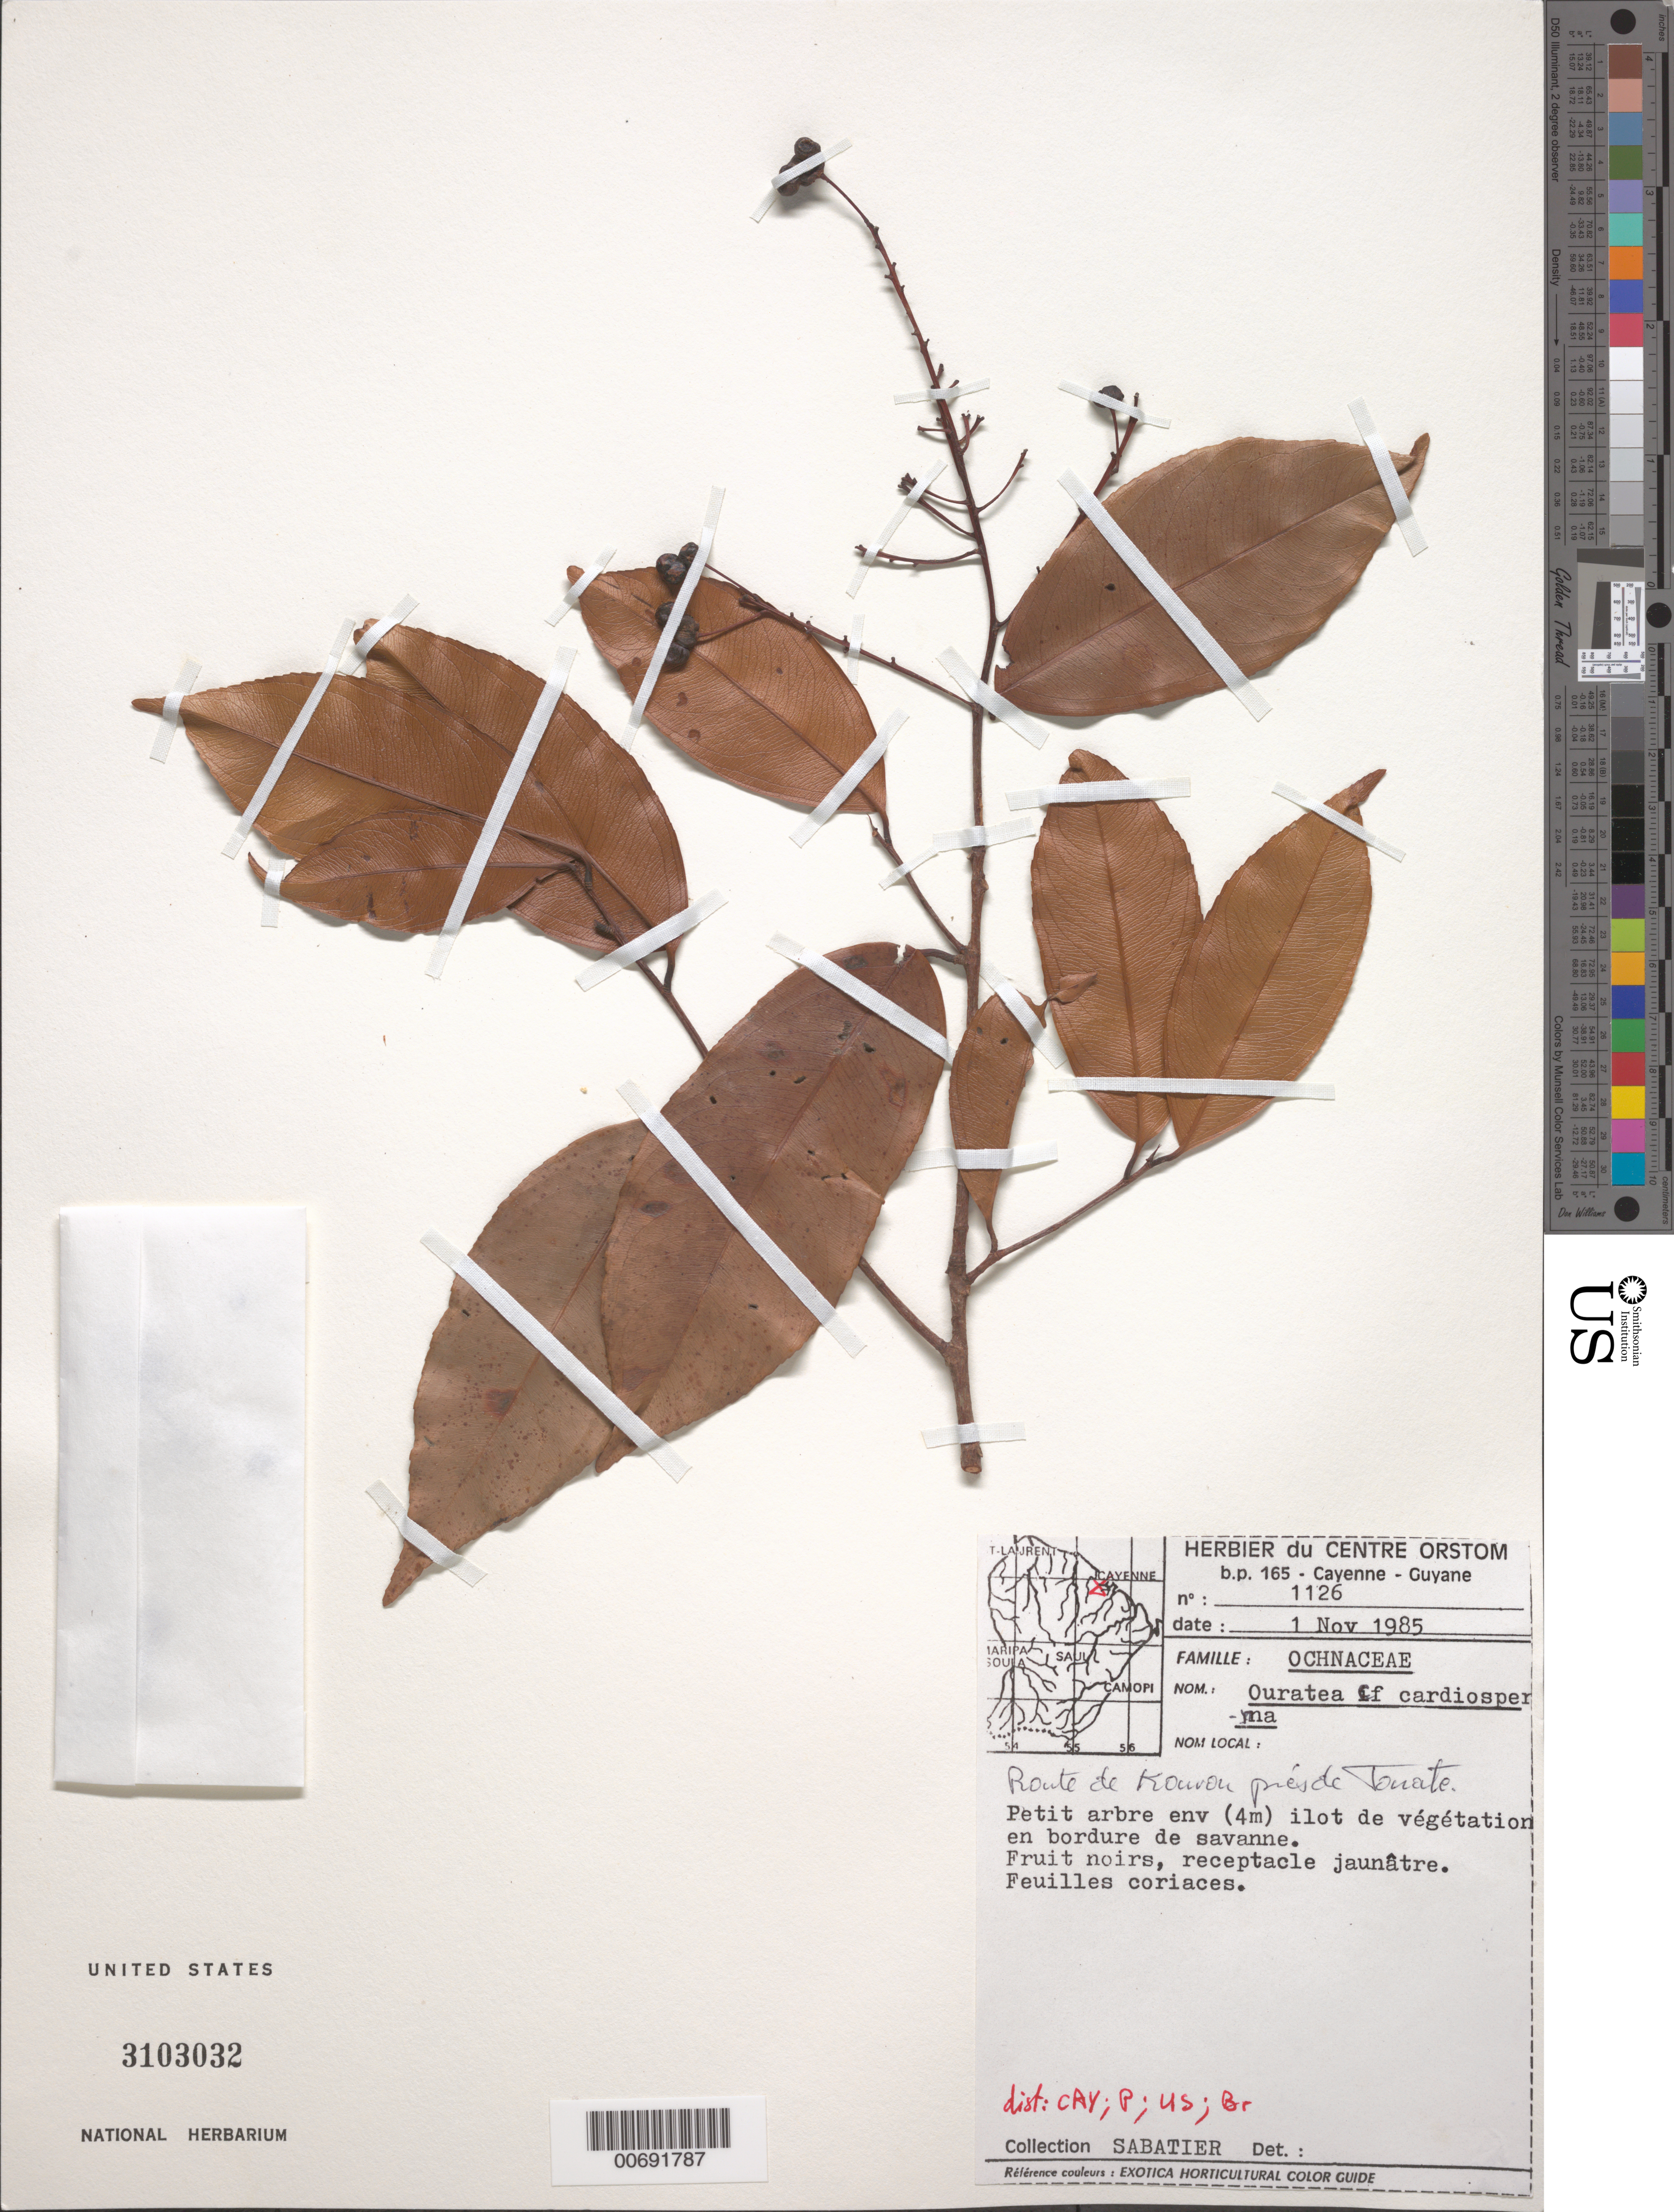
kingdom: Plantae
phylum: Tracheophyta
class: Magnoliopsida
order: Malpighiales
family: Ochnaceae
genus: Ouratea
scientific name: Ouratea cardiosperma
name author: (Lam.) Engl.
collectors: D. Sabatier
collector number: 1126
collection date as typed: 1-Nov-85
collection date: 1985-11-01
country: French Guiana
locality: Route de Kourou, presde Tonate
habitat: Vegetation at edge of savanna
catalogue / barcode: US 3103032